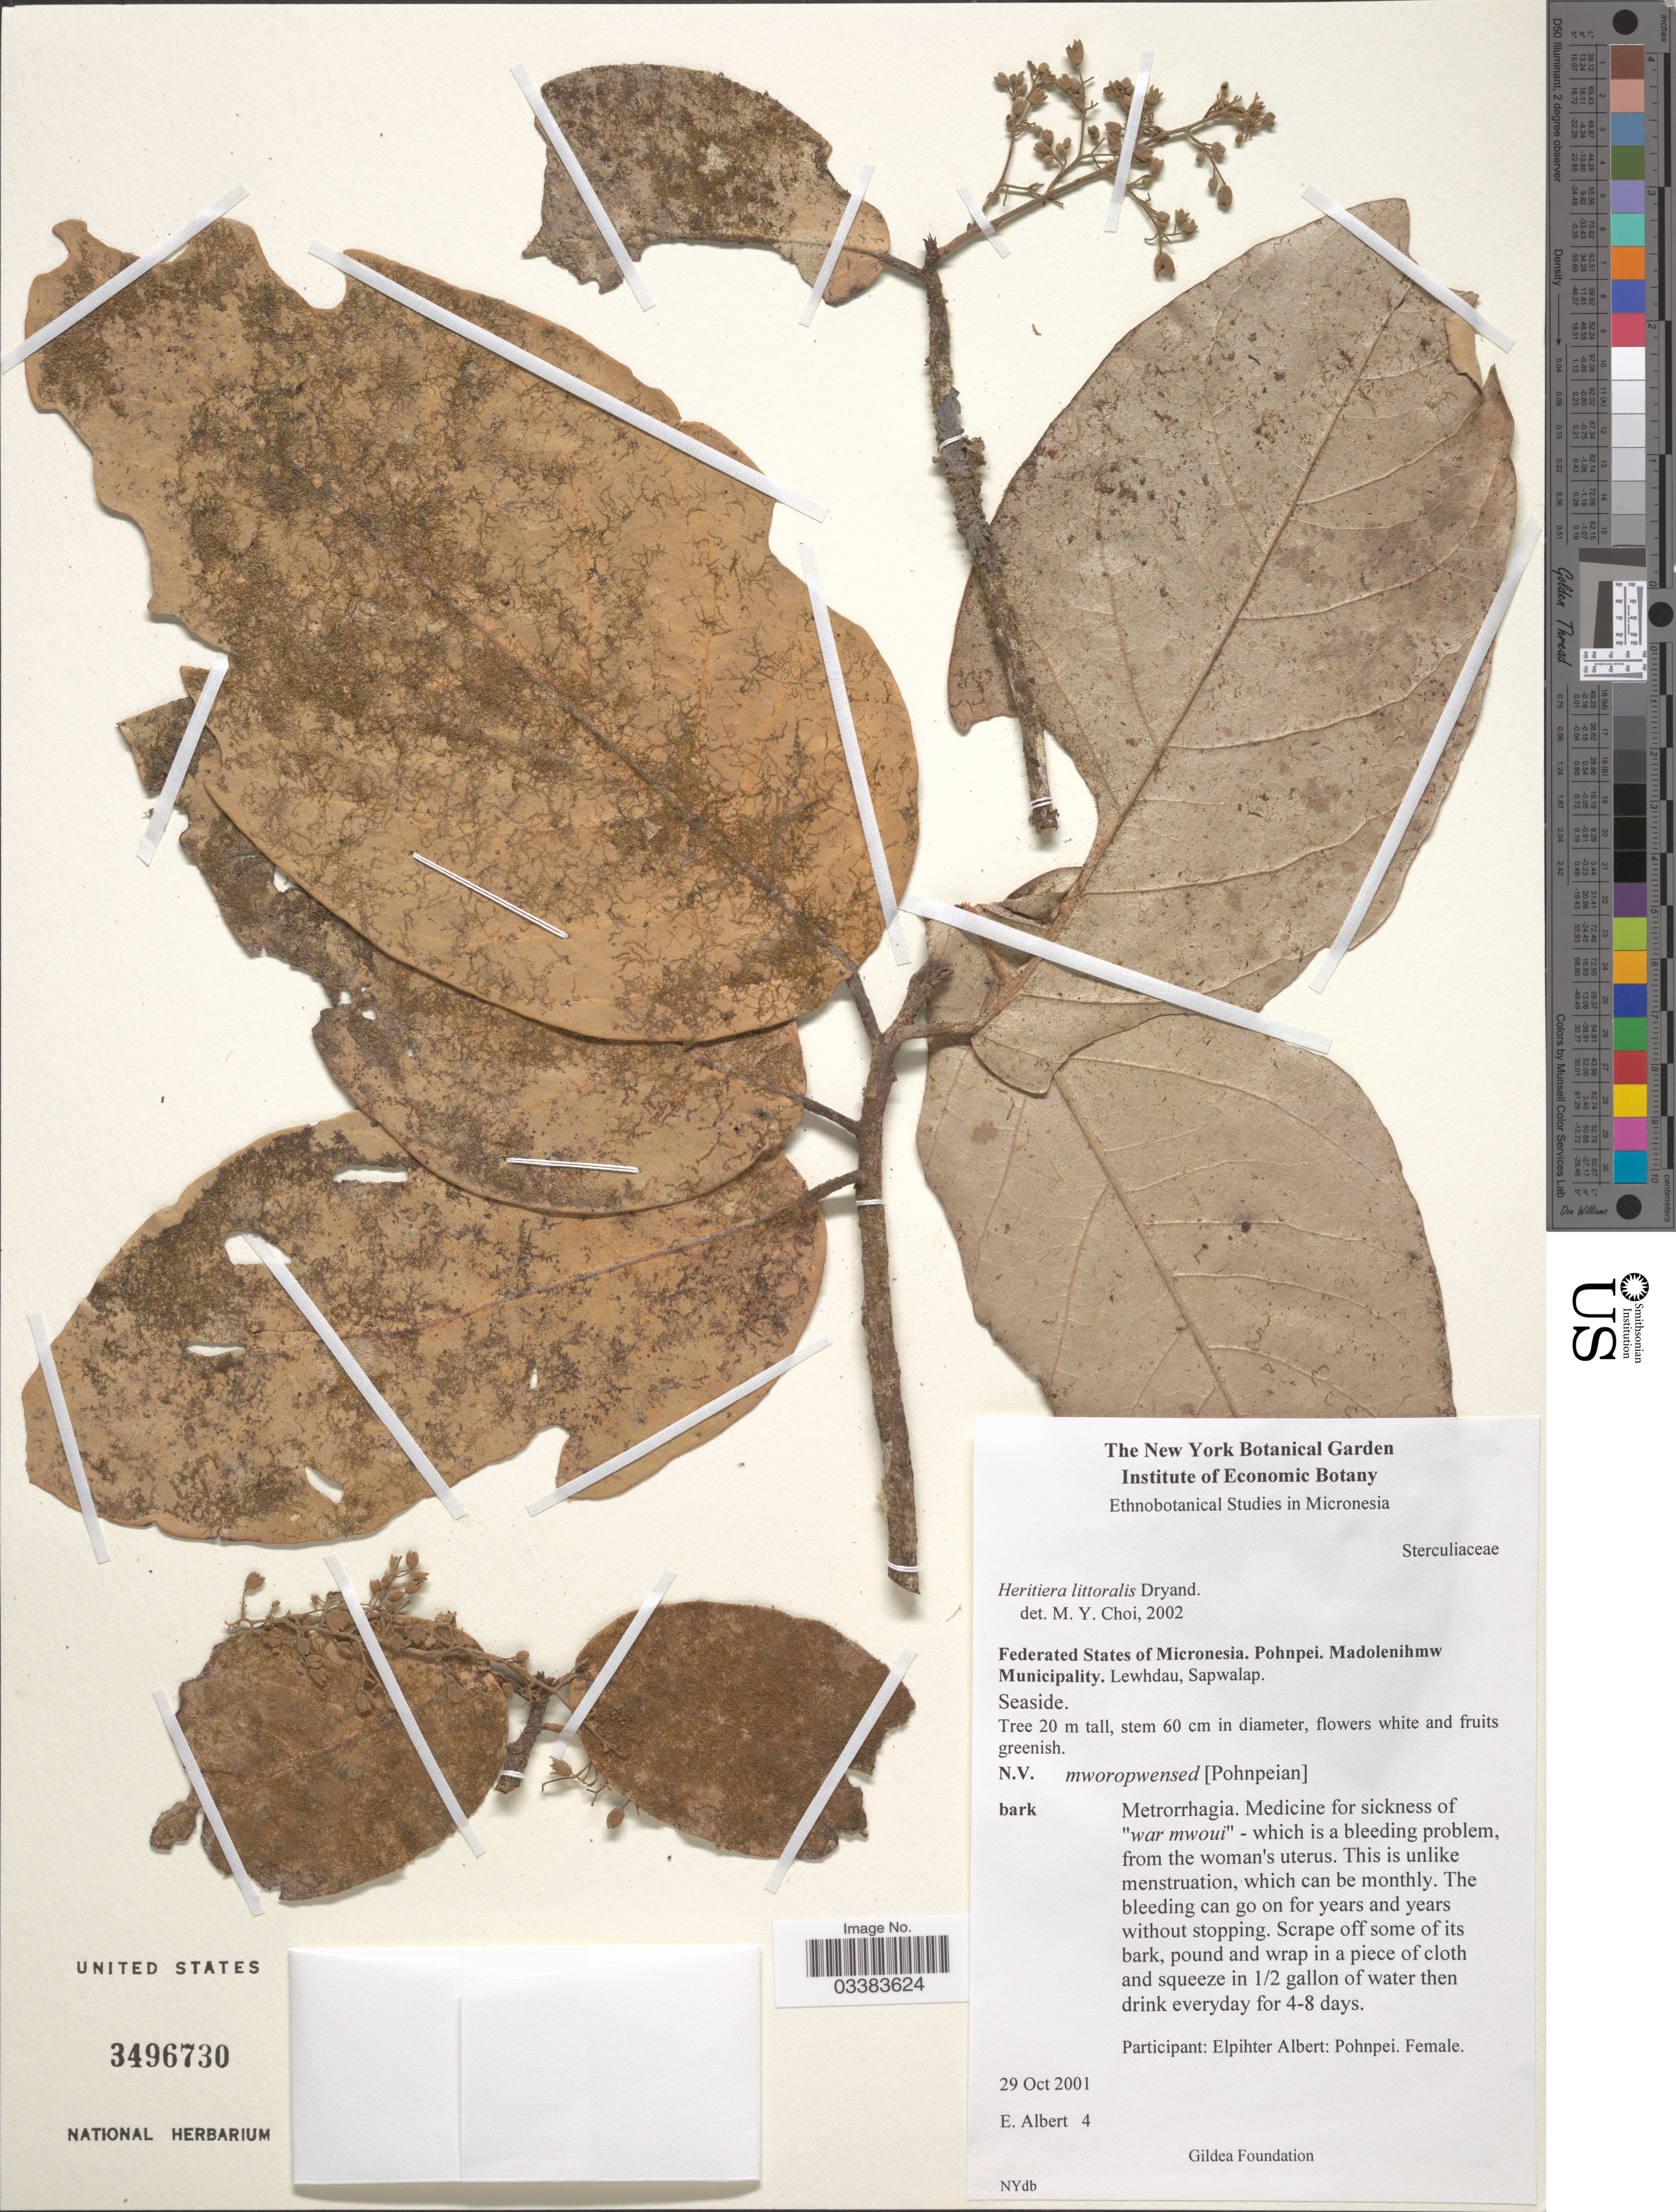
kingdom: Plantae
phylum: Tracheophyta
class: Magnoliopsida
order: Malvales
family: Malvaceae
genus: Heritiera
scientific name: Heritiera littoralis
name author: Aiton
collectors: E. Albert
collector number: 4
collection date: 2001-10-29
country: Micronesia, Federated States of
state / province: Pohnpei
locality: Madolenihmw Municipality. Lewhdau, Sapwalap.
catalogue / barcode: US 3496730